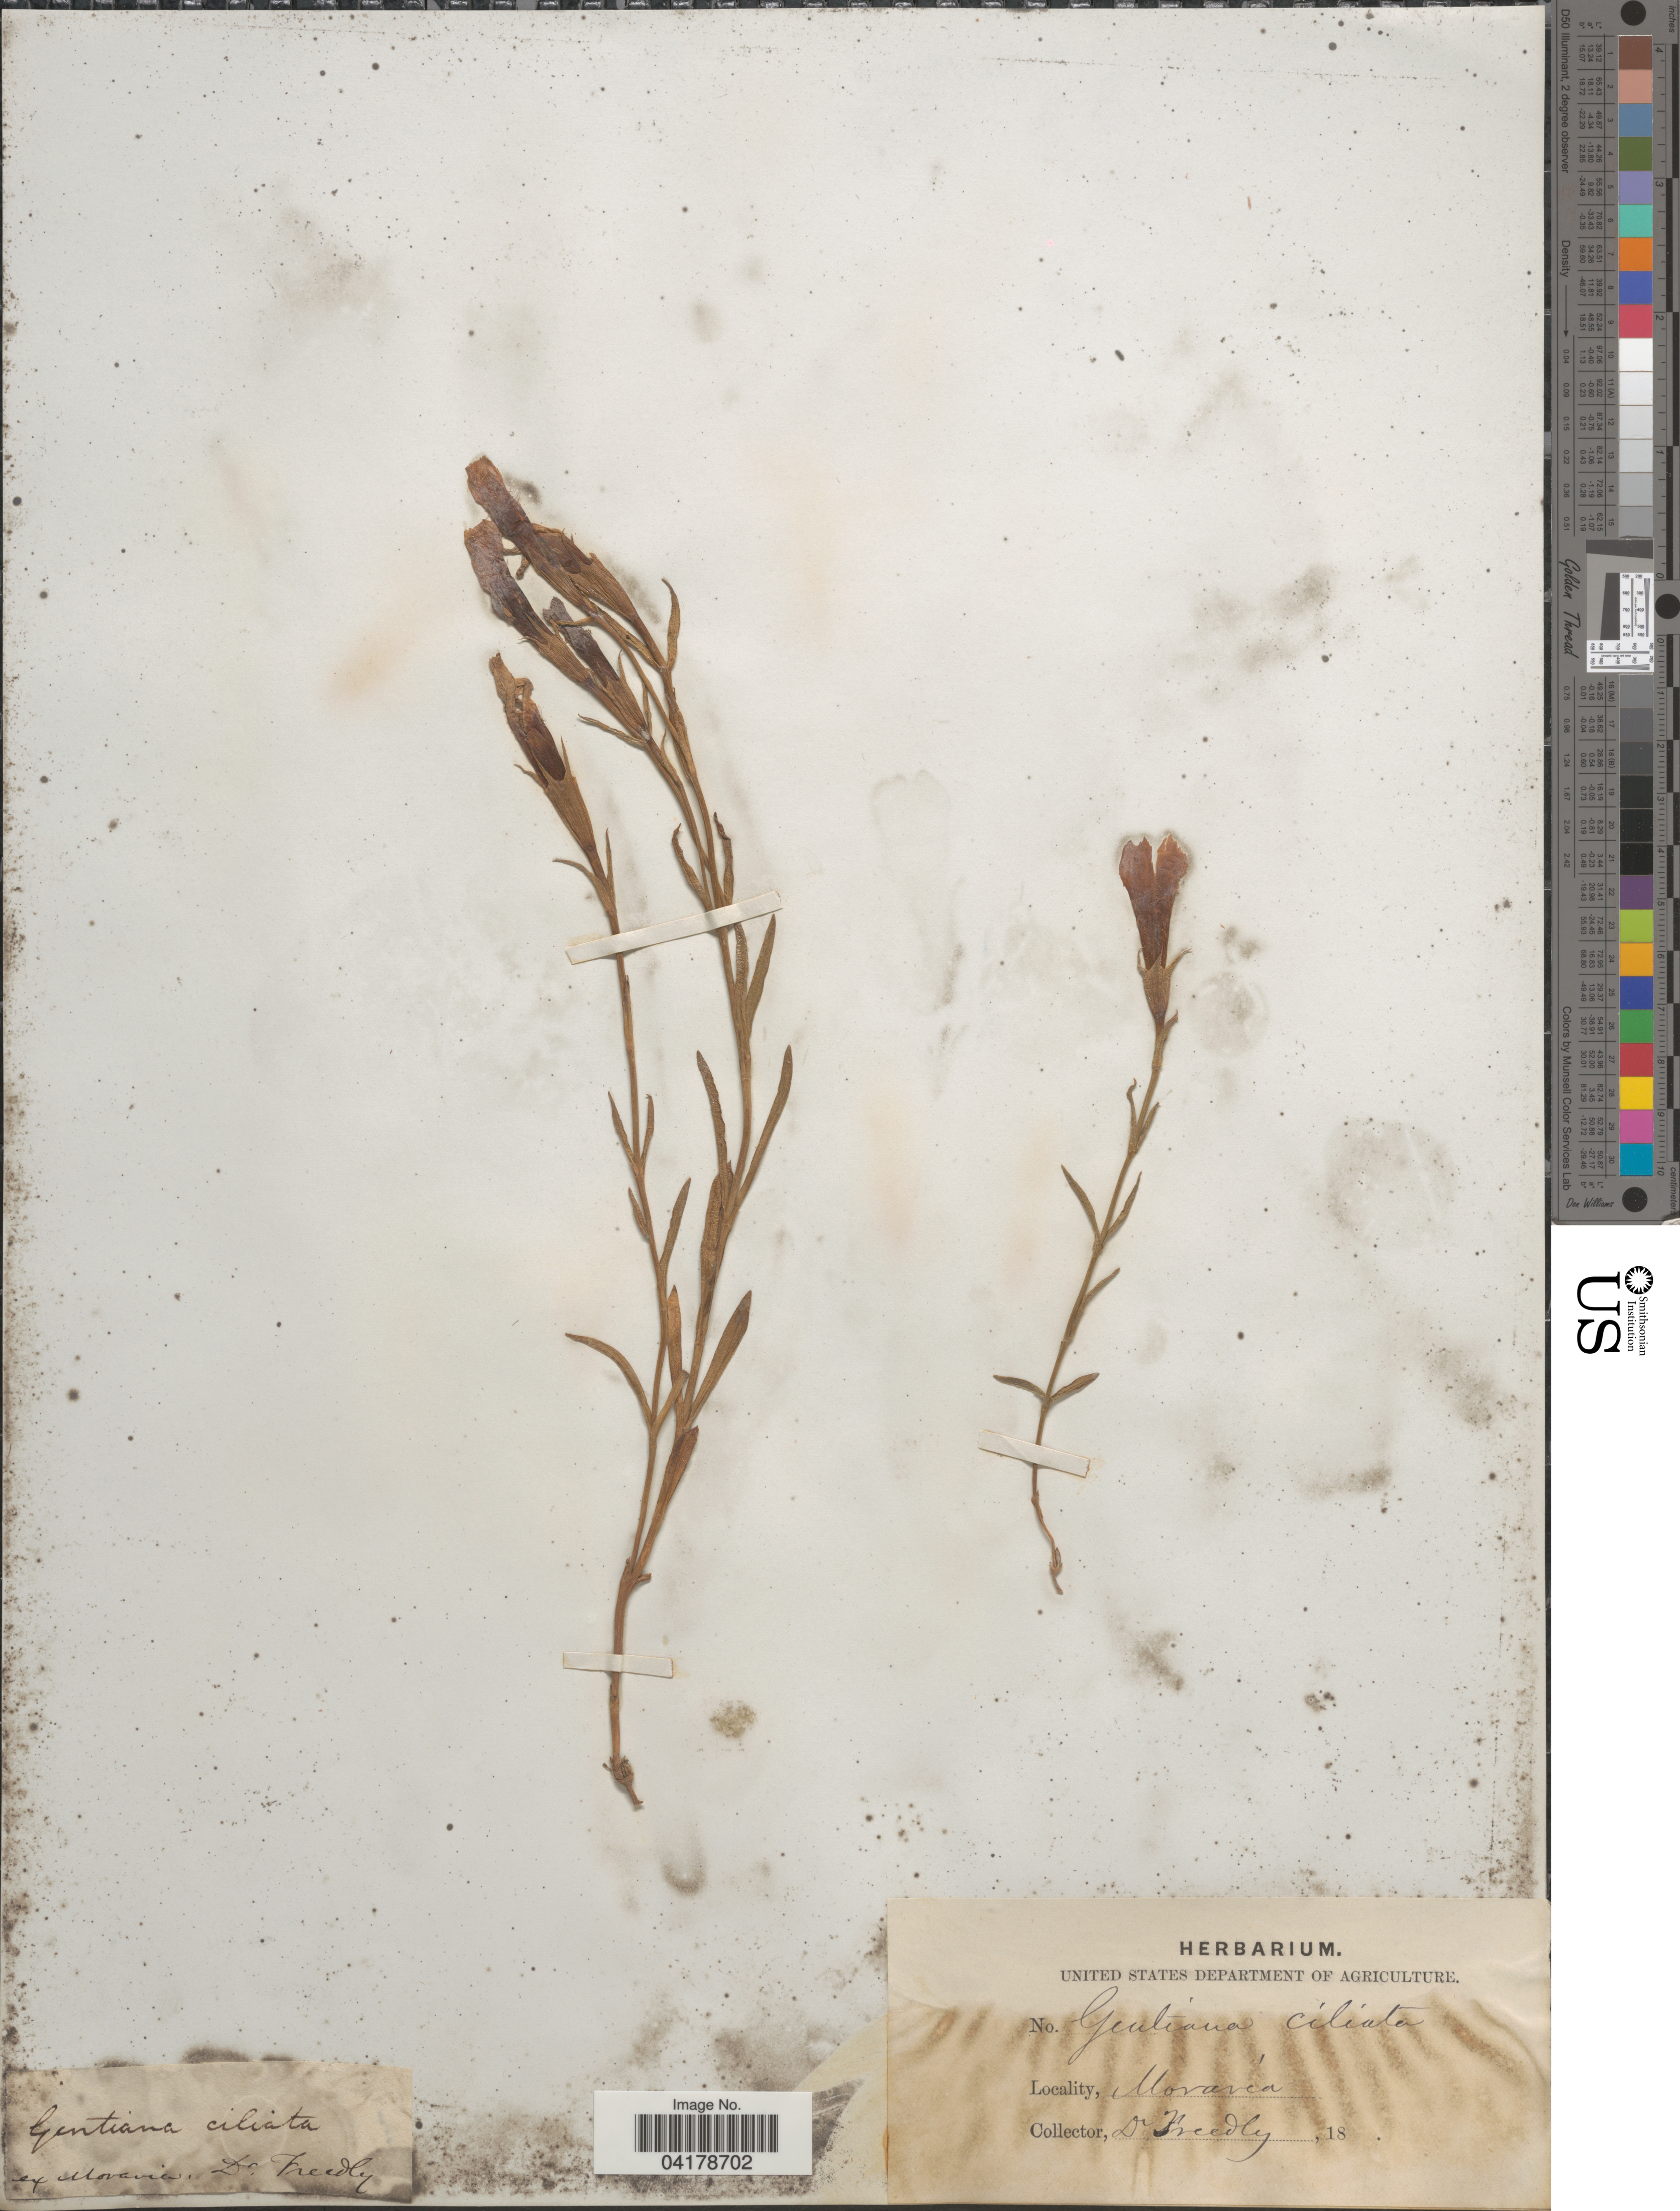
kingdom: Plantae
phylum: Tracheophyta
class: Magnoliopsida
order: Gentianales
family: Gentianaceae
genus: Gentiana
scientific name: Gentiana ciliata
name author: L.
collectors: Freedly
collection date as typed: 18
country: Czechia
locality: Moravia.